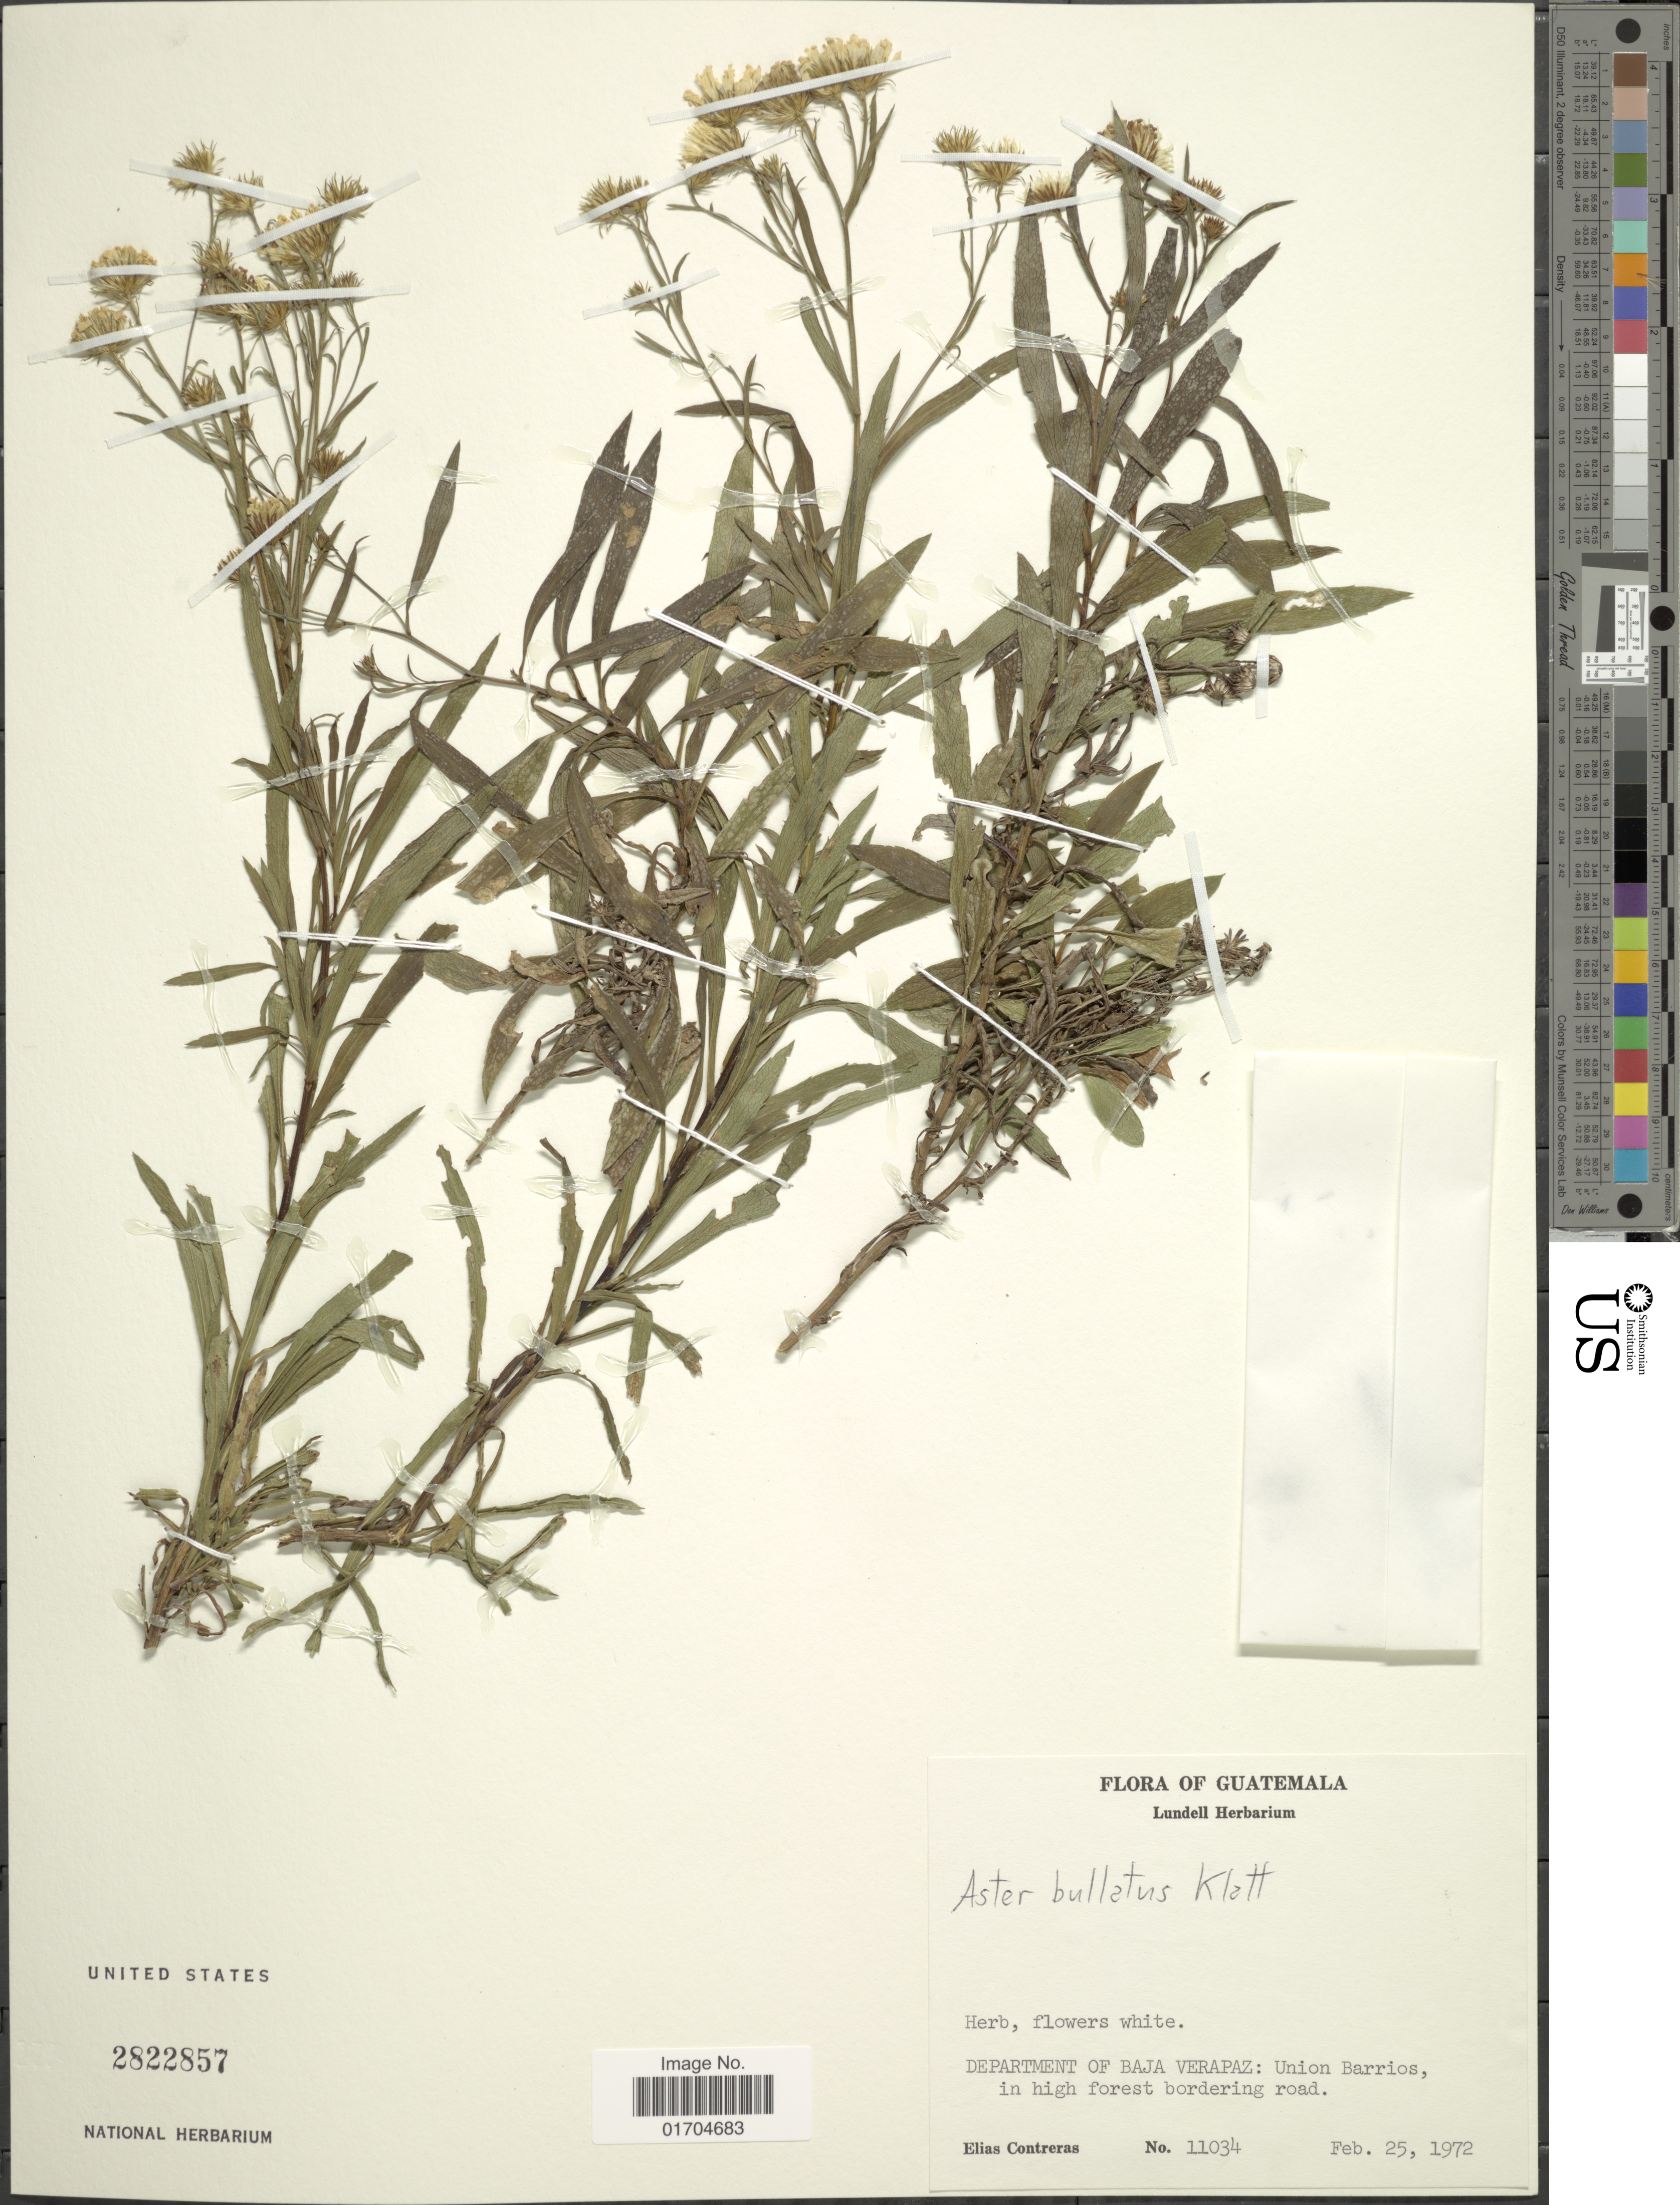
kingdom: Plantae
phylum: Tracheophyta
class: Magnoliopsida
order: Asterales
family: Asteraceae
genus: Symphyotrichum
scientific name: Symphyotrichum bullatum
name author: (Klatt) G.L. Nesom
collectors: E. Contreras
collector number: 11034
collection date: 1972-02-25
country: Guatemala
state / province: Baja Verapaz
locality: Department of Baja Verapaz: Union Barrios, in high forest bordering road.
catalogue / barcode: US 2822857